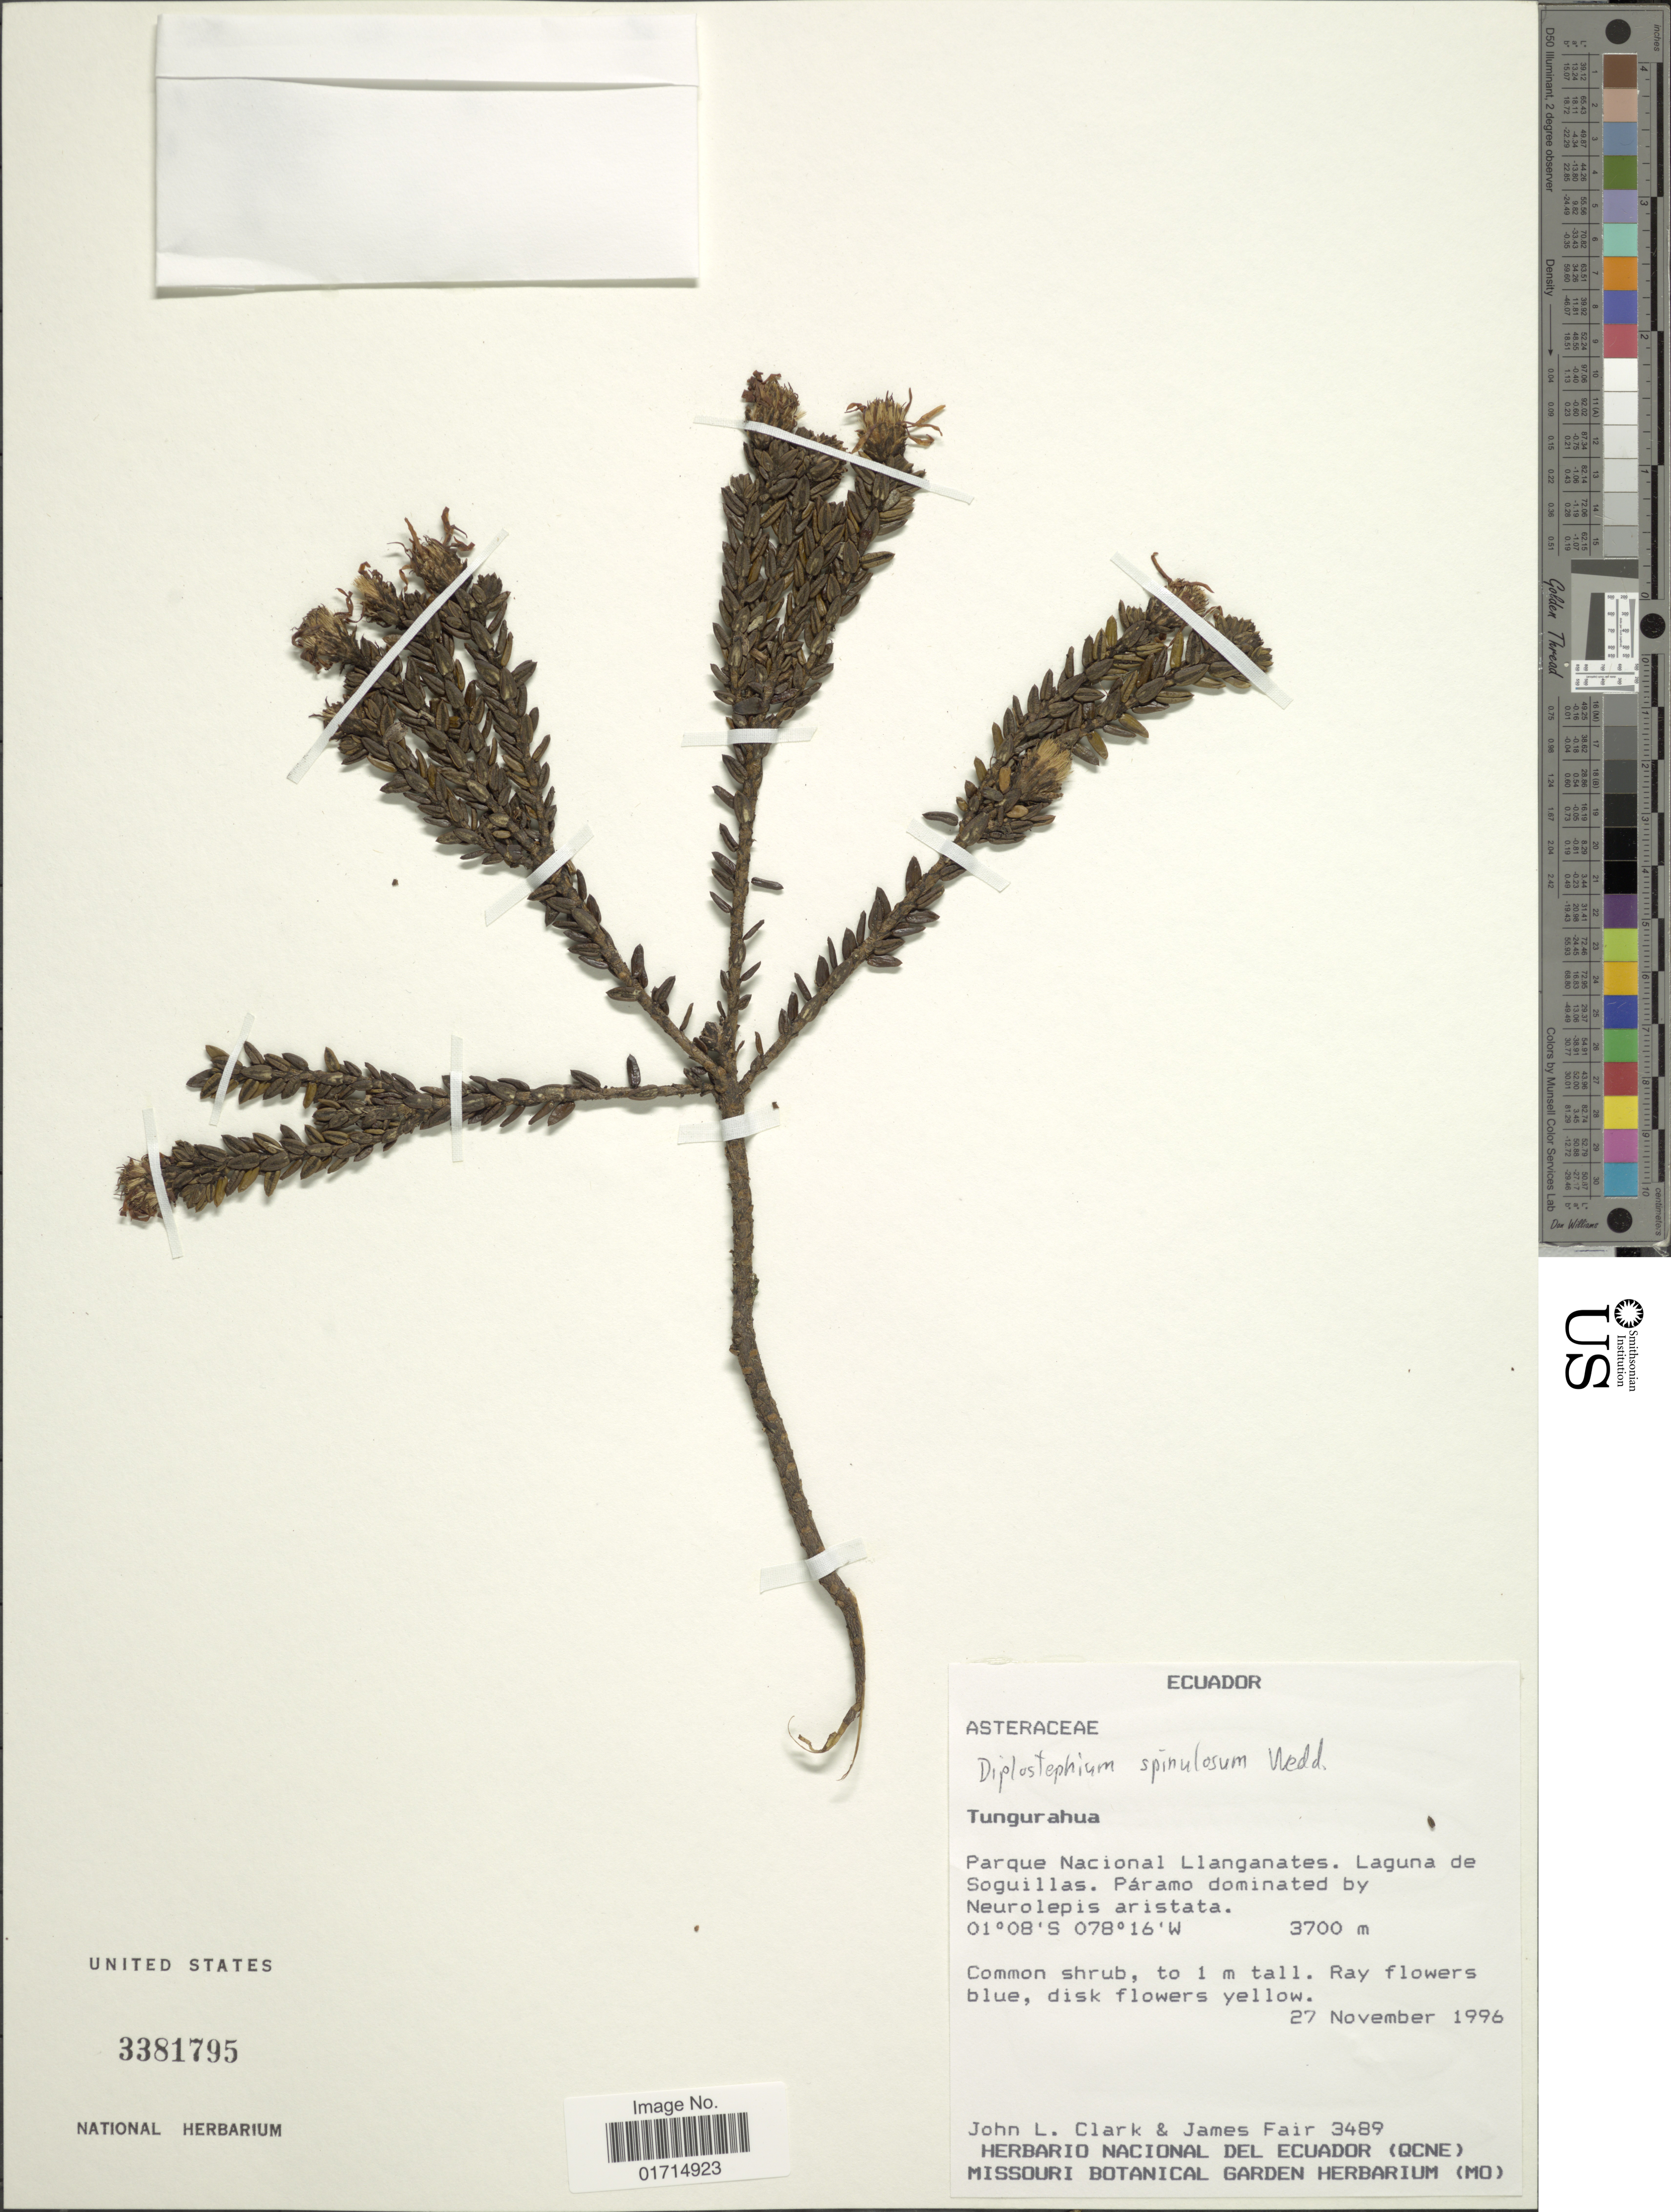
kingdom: Plantae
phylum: Tracheophyta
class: Magnoliopsida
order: Asterales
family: Asteraceae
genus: Diplostephium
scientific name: Diplostephium spinulosum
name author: Wedd.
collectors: J. L. Clark & J. Fair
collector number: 3489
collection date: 1996-11-27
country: Ecuador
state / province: Tungurahua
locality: Tungurahua. Parque Nacional Llanganates. Laguna de Soguillas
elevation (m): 3700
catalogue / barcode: US 3381795